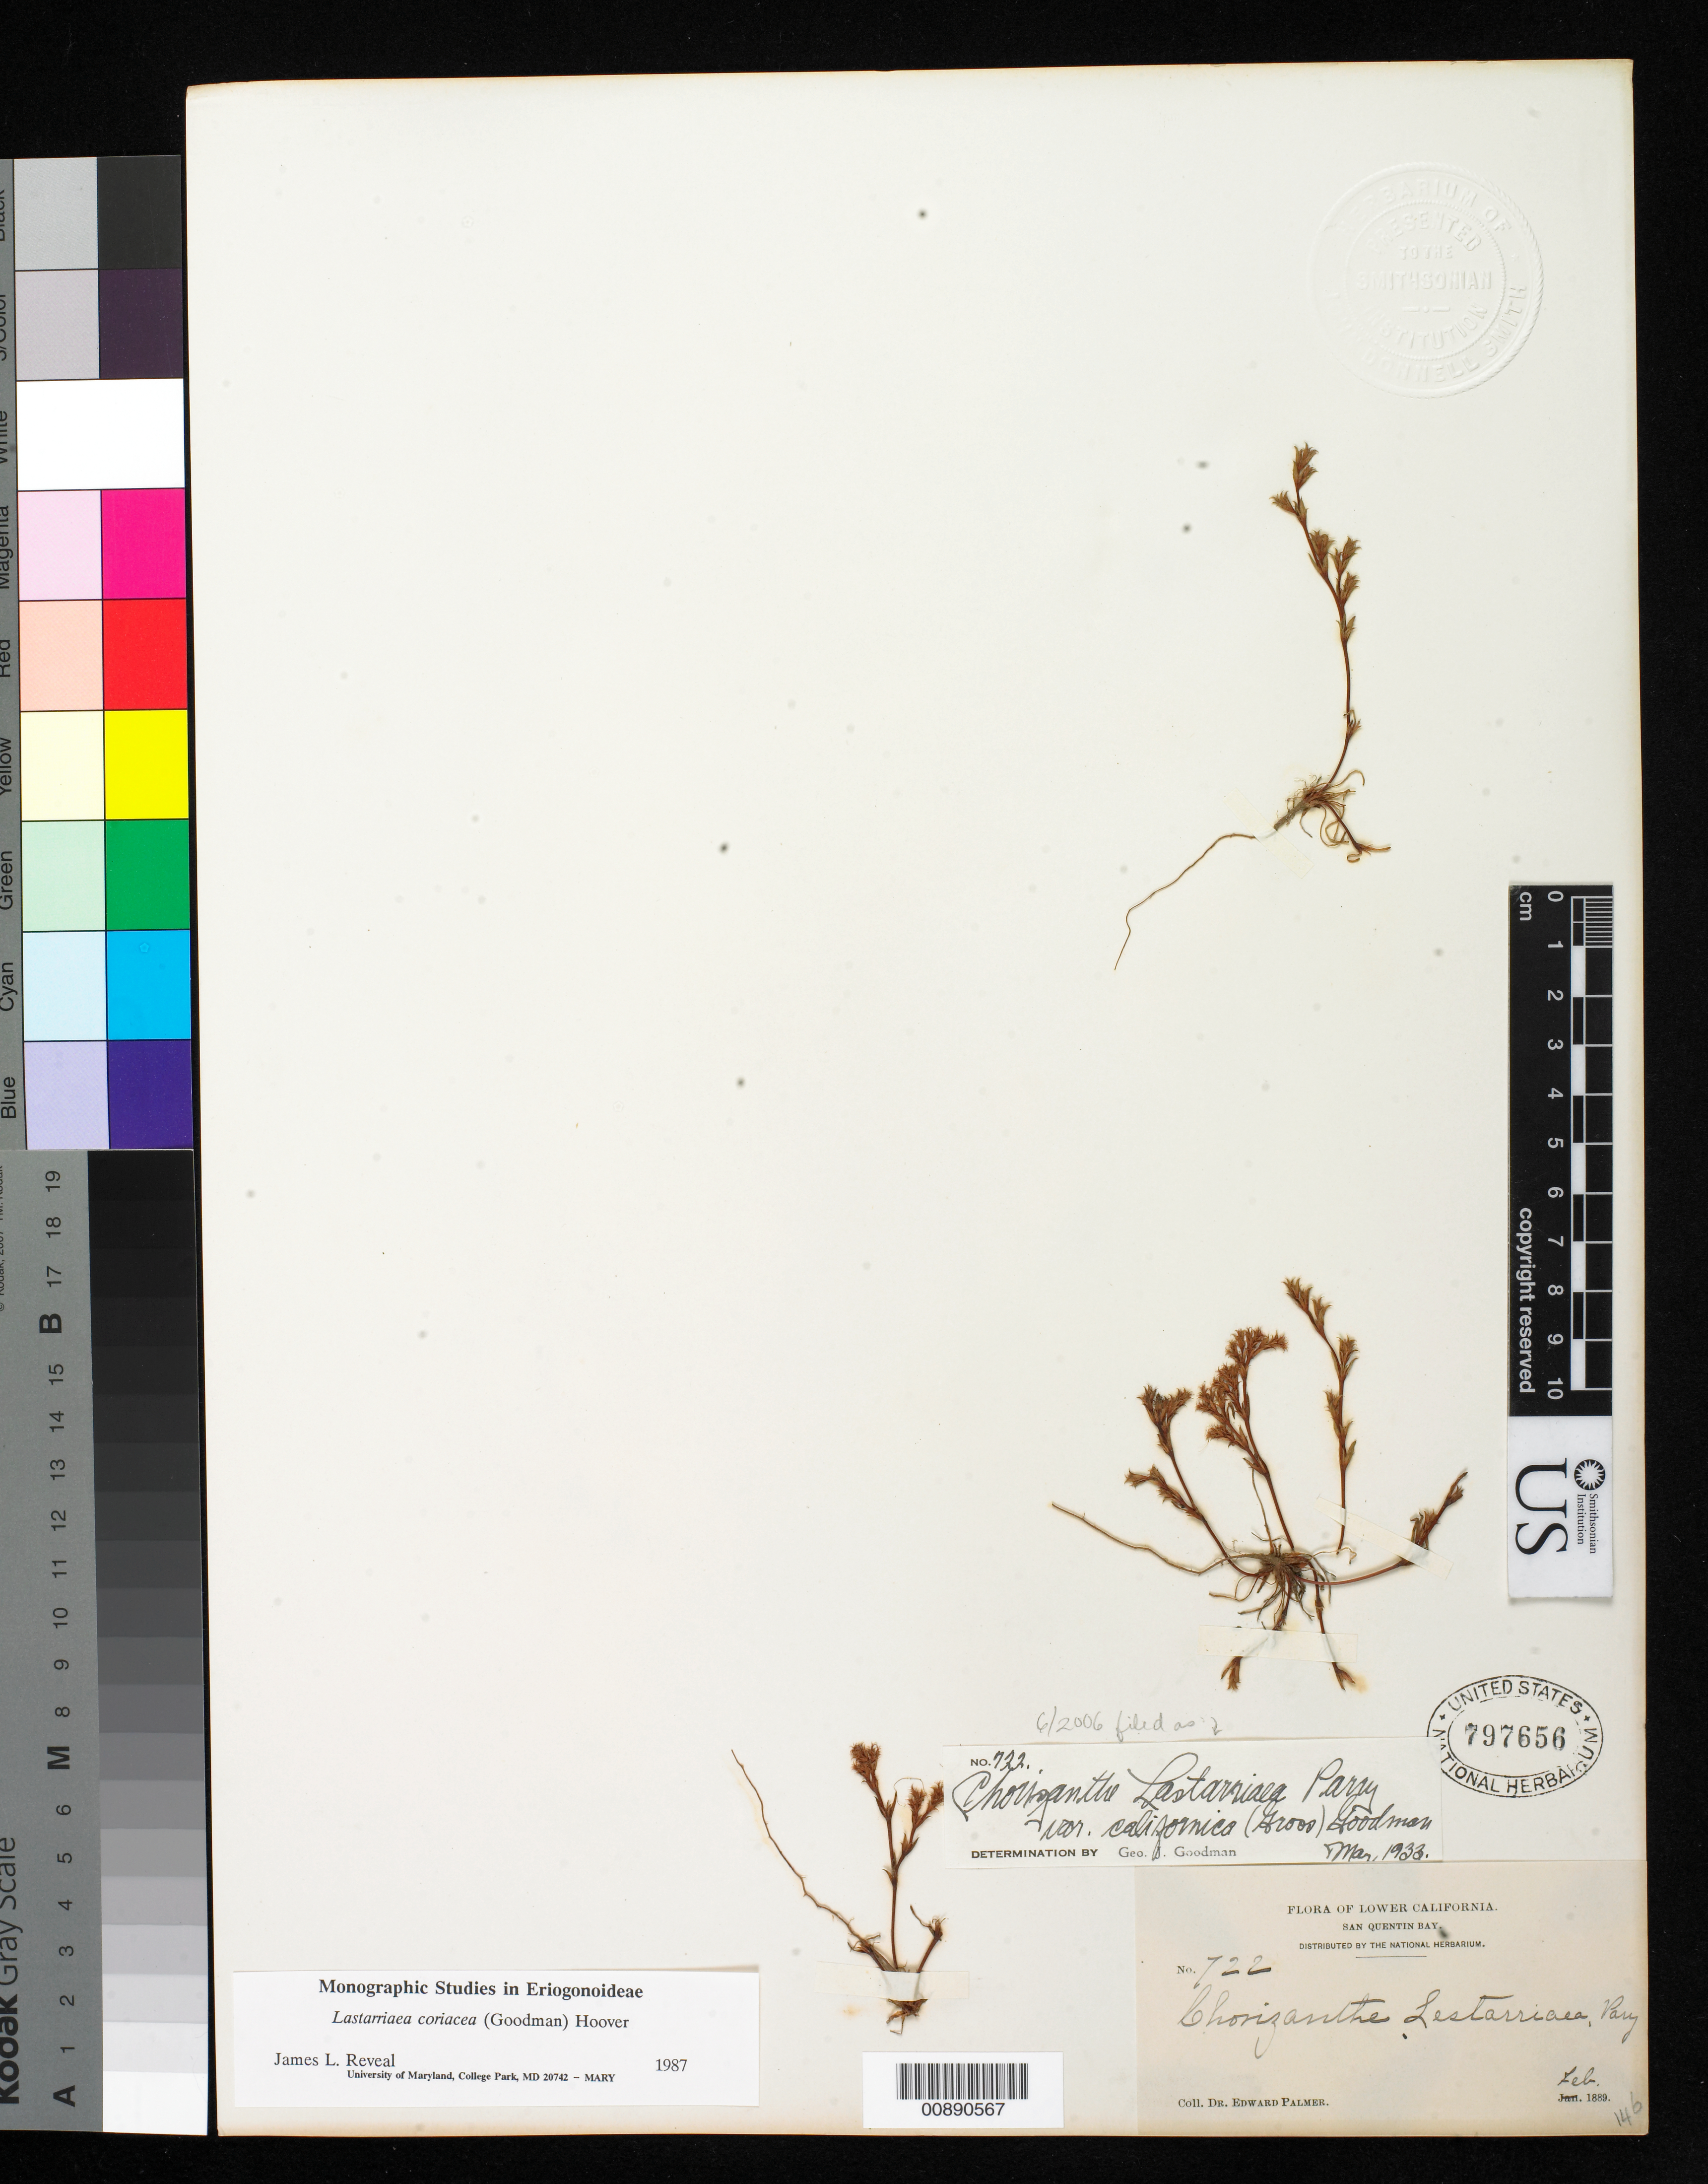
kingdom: Plantae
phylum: Tracheophyta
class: Magnoliopsida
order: Caryophyllales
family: Polygonaceae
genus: Chorizanthe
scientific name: Chorizanthe lastarriaea var. californica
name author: Parry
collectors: E. Palmer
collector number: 722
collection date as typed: Feb 1889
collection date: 1889-02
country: Mexico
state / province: Baja California Norte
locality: San Quentin Bay, Baja California.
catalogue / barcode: US 797656